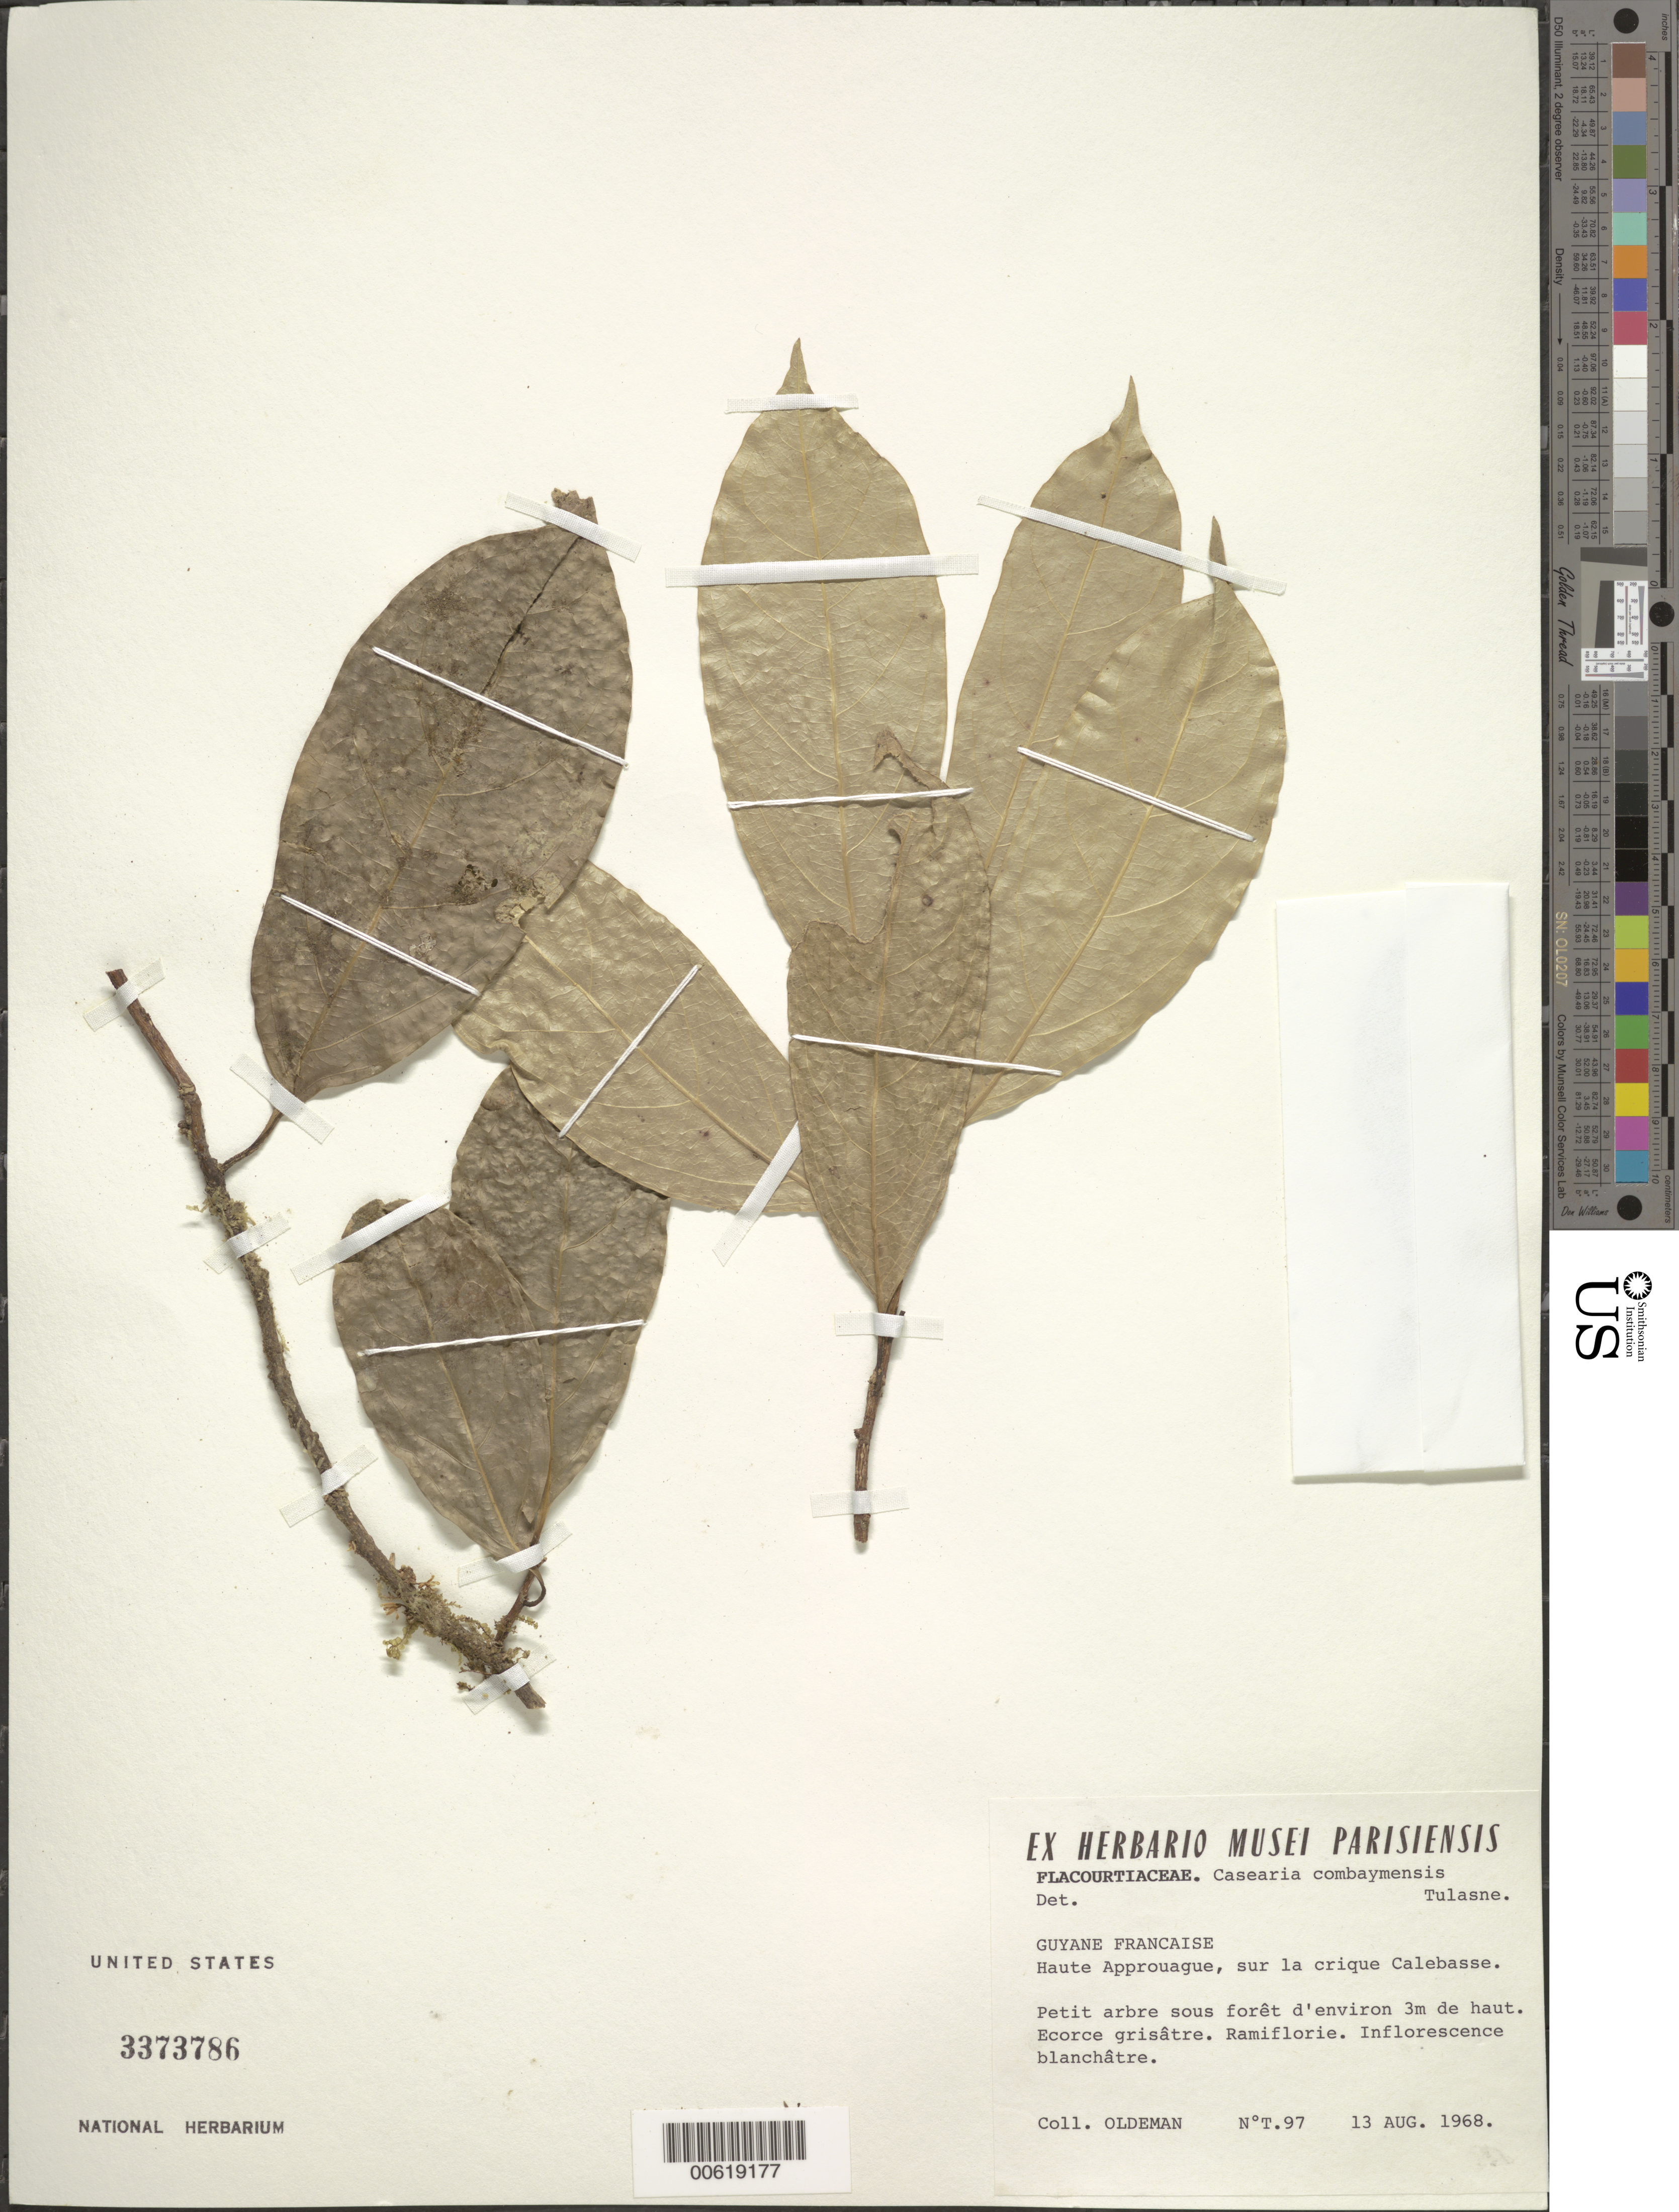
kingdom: Plantae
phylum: Tracheophyta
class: Magnoliopsida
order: Malpighiales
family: Salicaceae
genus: Casearia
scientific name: Casearia combaymensis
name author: Tul.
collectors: R. Oldeman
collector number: T 97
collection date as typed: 13-Aug-68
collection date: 1968-08-13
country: French Guiana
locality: Crique Calebasse, Haute Approuague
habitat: Along creek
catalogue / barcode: US 3373786